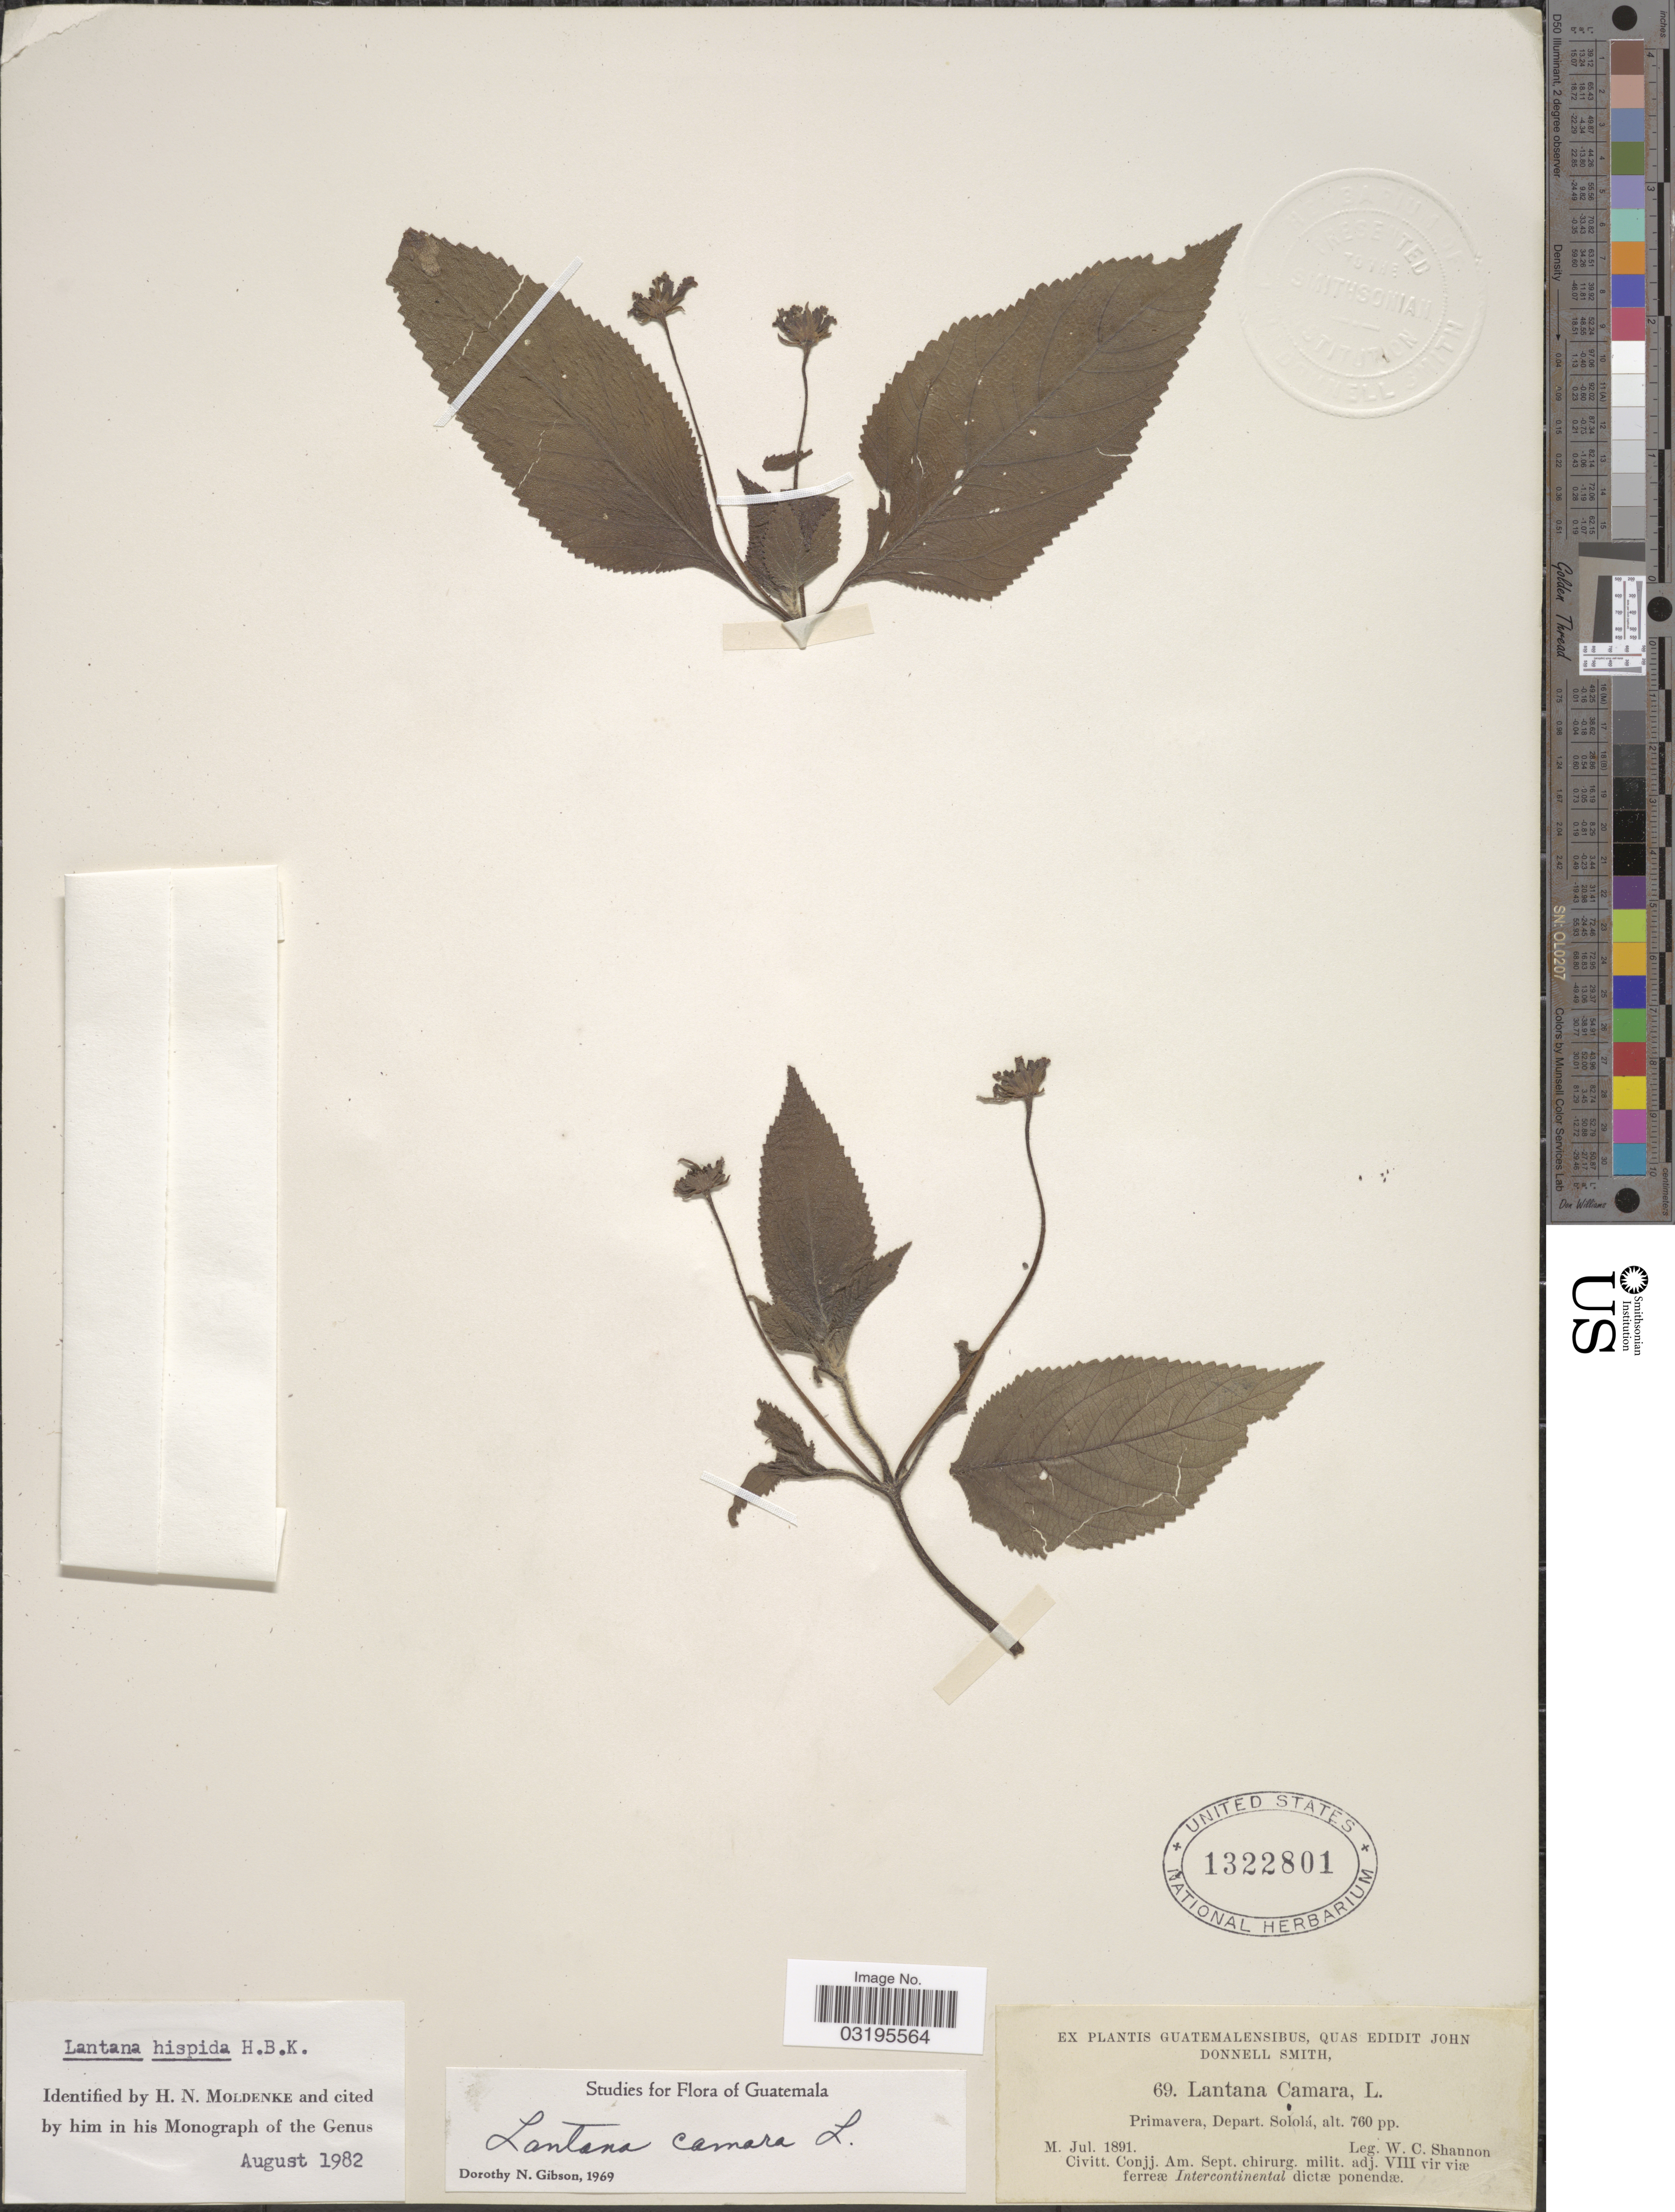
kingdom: Plantae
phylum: Tracheophyta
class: Magnoliopsida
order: Lamiales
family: Verbenaceae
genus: Lantana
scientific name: Lantana hispida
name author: Kunth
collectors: W. C. Shannon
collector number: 69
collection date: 1891-07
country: Guatemala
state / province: Sololá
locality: Primavera, Depart. Sololá.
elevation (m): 232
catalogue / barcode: US 1322801